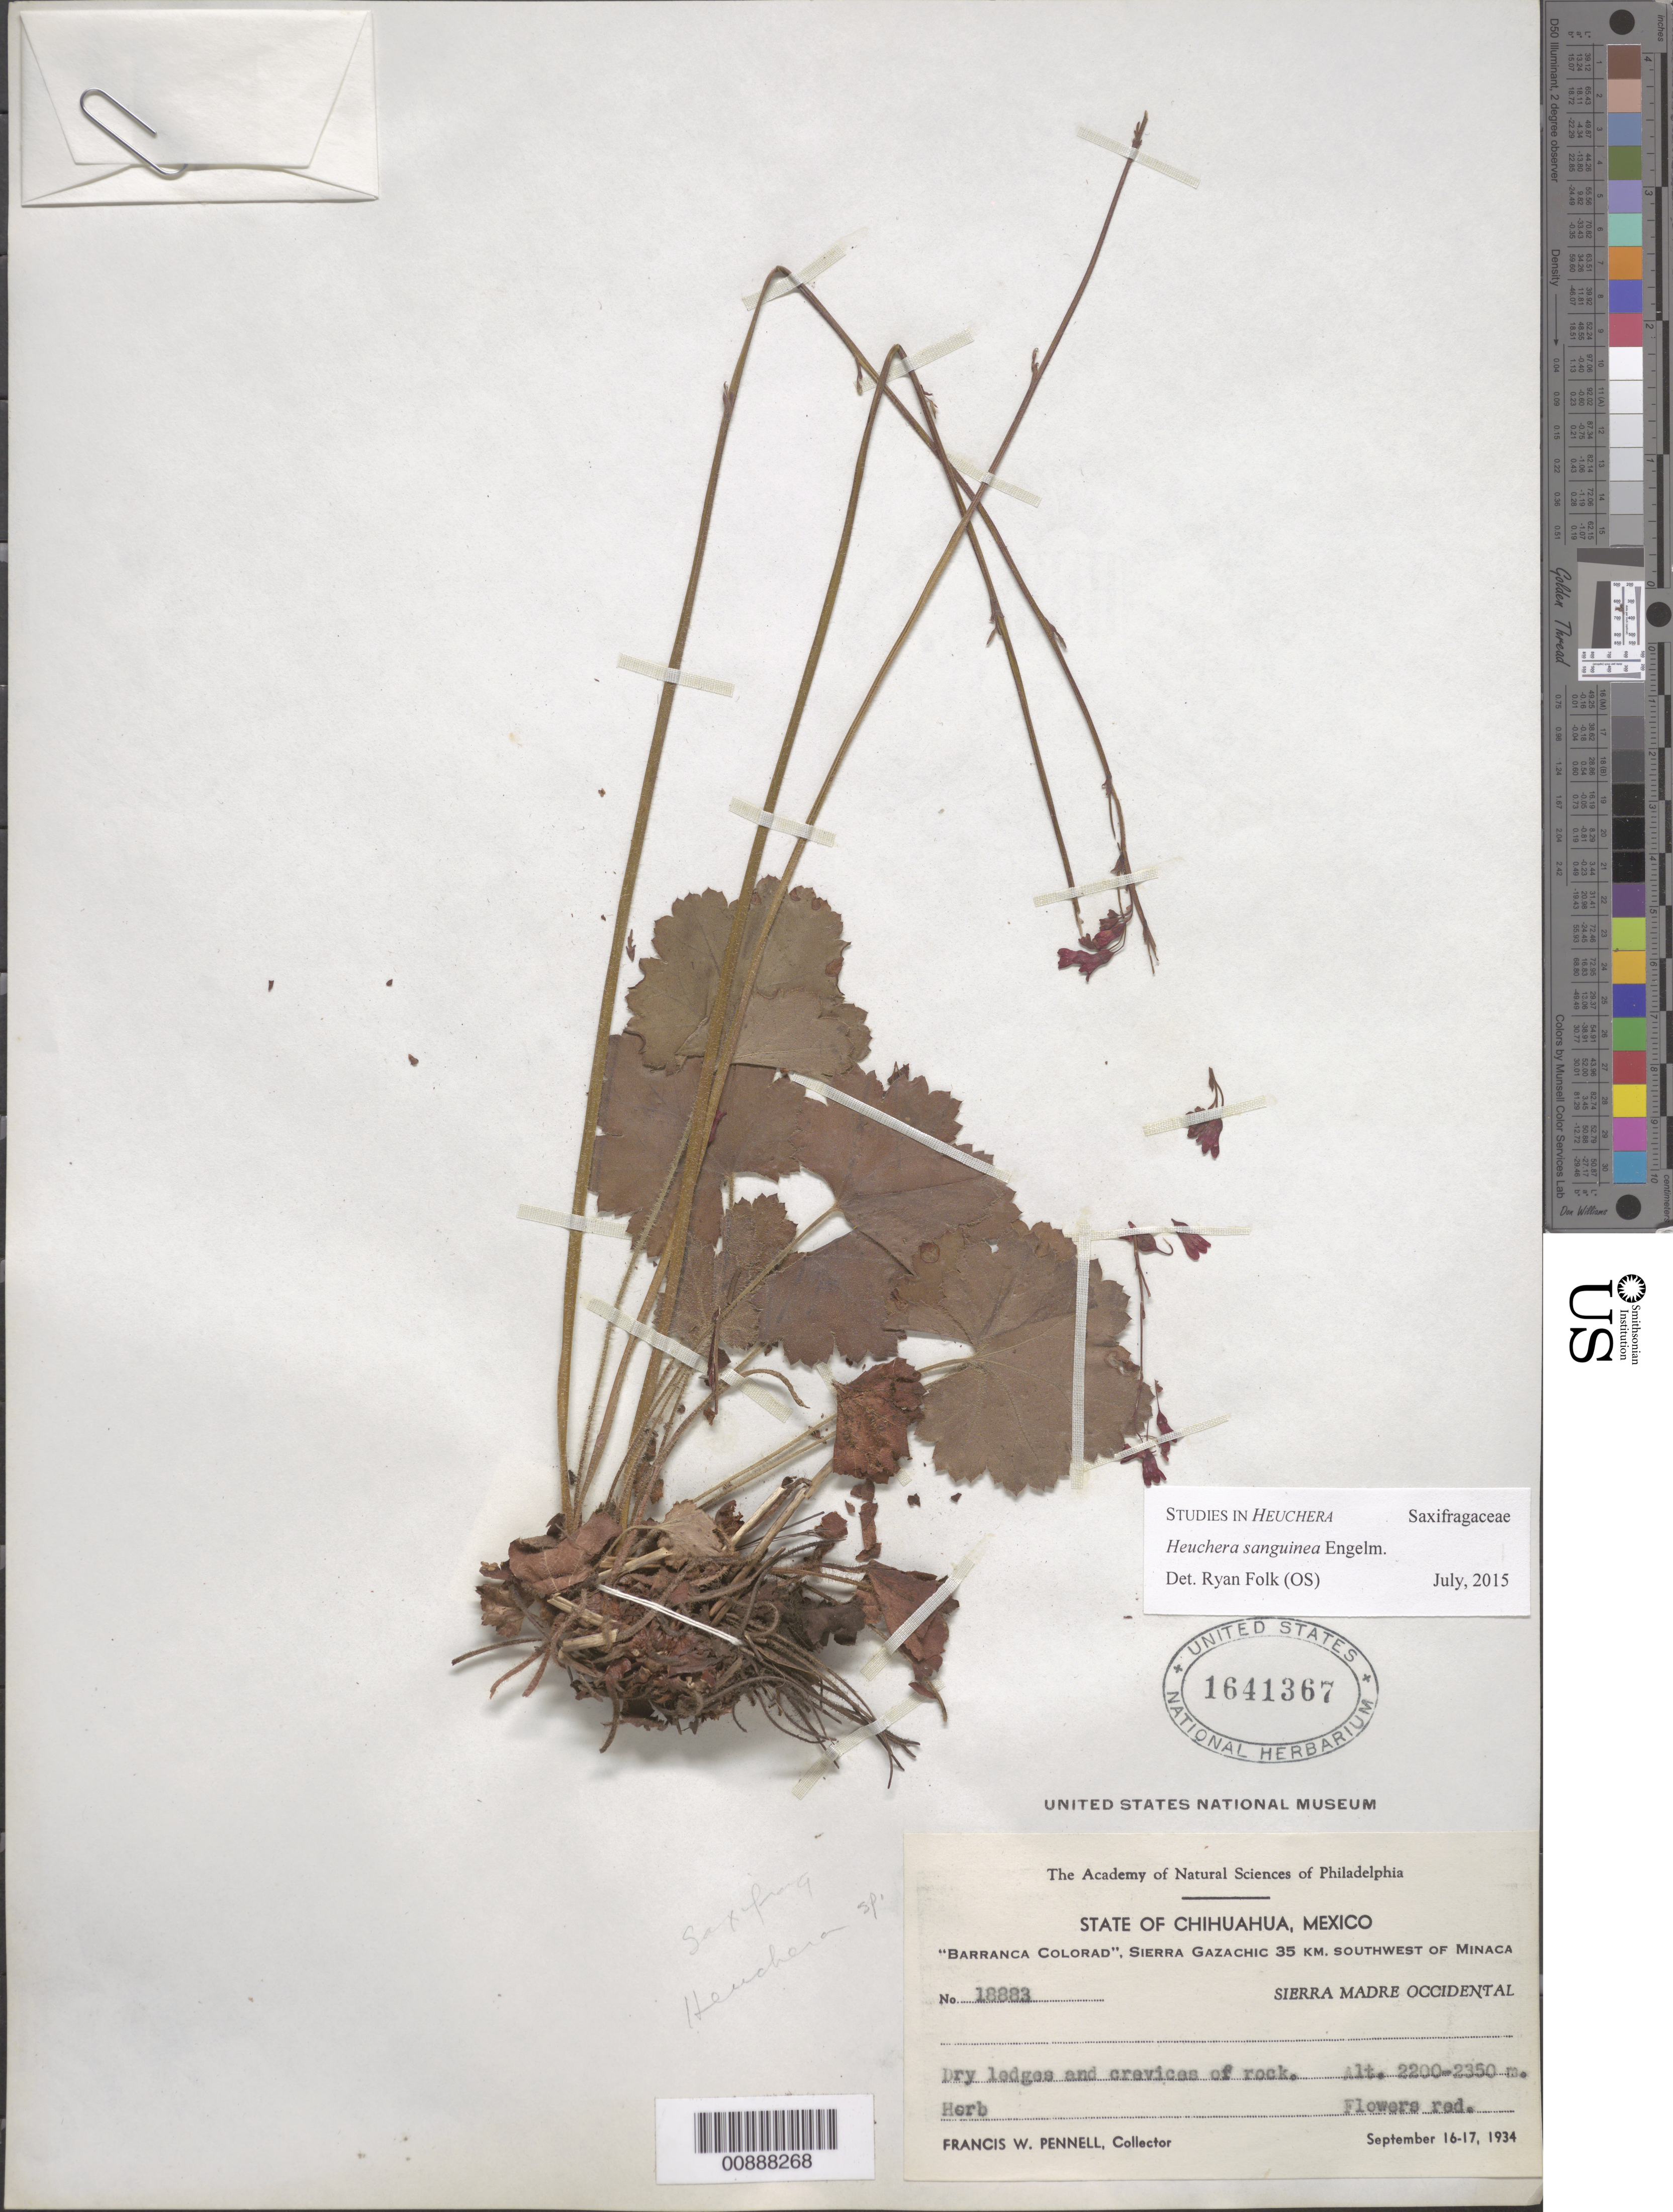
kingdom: Plantae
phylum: Tracheophyta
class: Magnoliopsida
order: Saxifragales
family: Saxifragaceae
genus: Heuchera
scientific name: Heuchera sanguinea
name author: Engelm.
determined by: Folk, Ryan A.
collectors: F. W. Pennell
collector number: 18883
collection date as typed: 16 Sep 1934 to 17 Sep 1934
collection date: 1934-09-16/1934-09-17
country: Mexico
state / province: Chihuahua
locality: Barranca Colorad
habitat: Dry ledges and crevices of rock.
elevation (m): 2350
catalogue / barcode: US 1641367